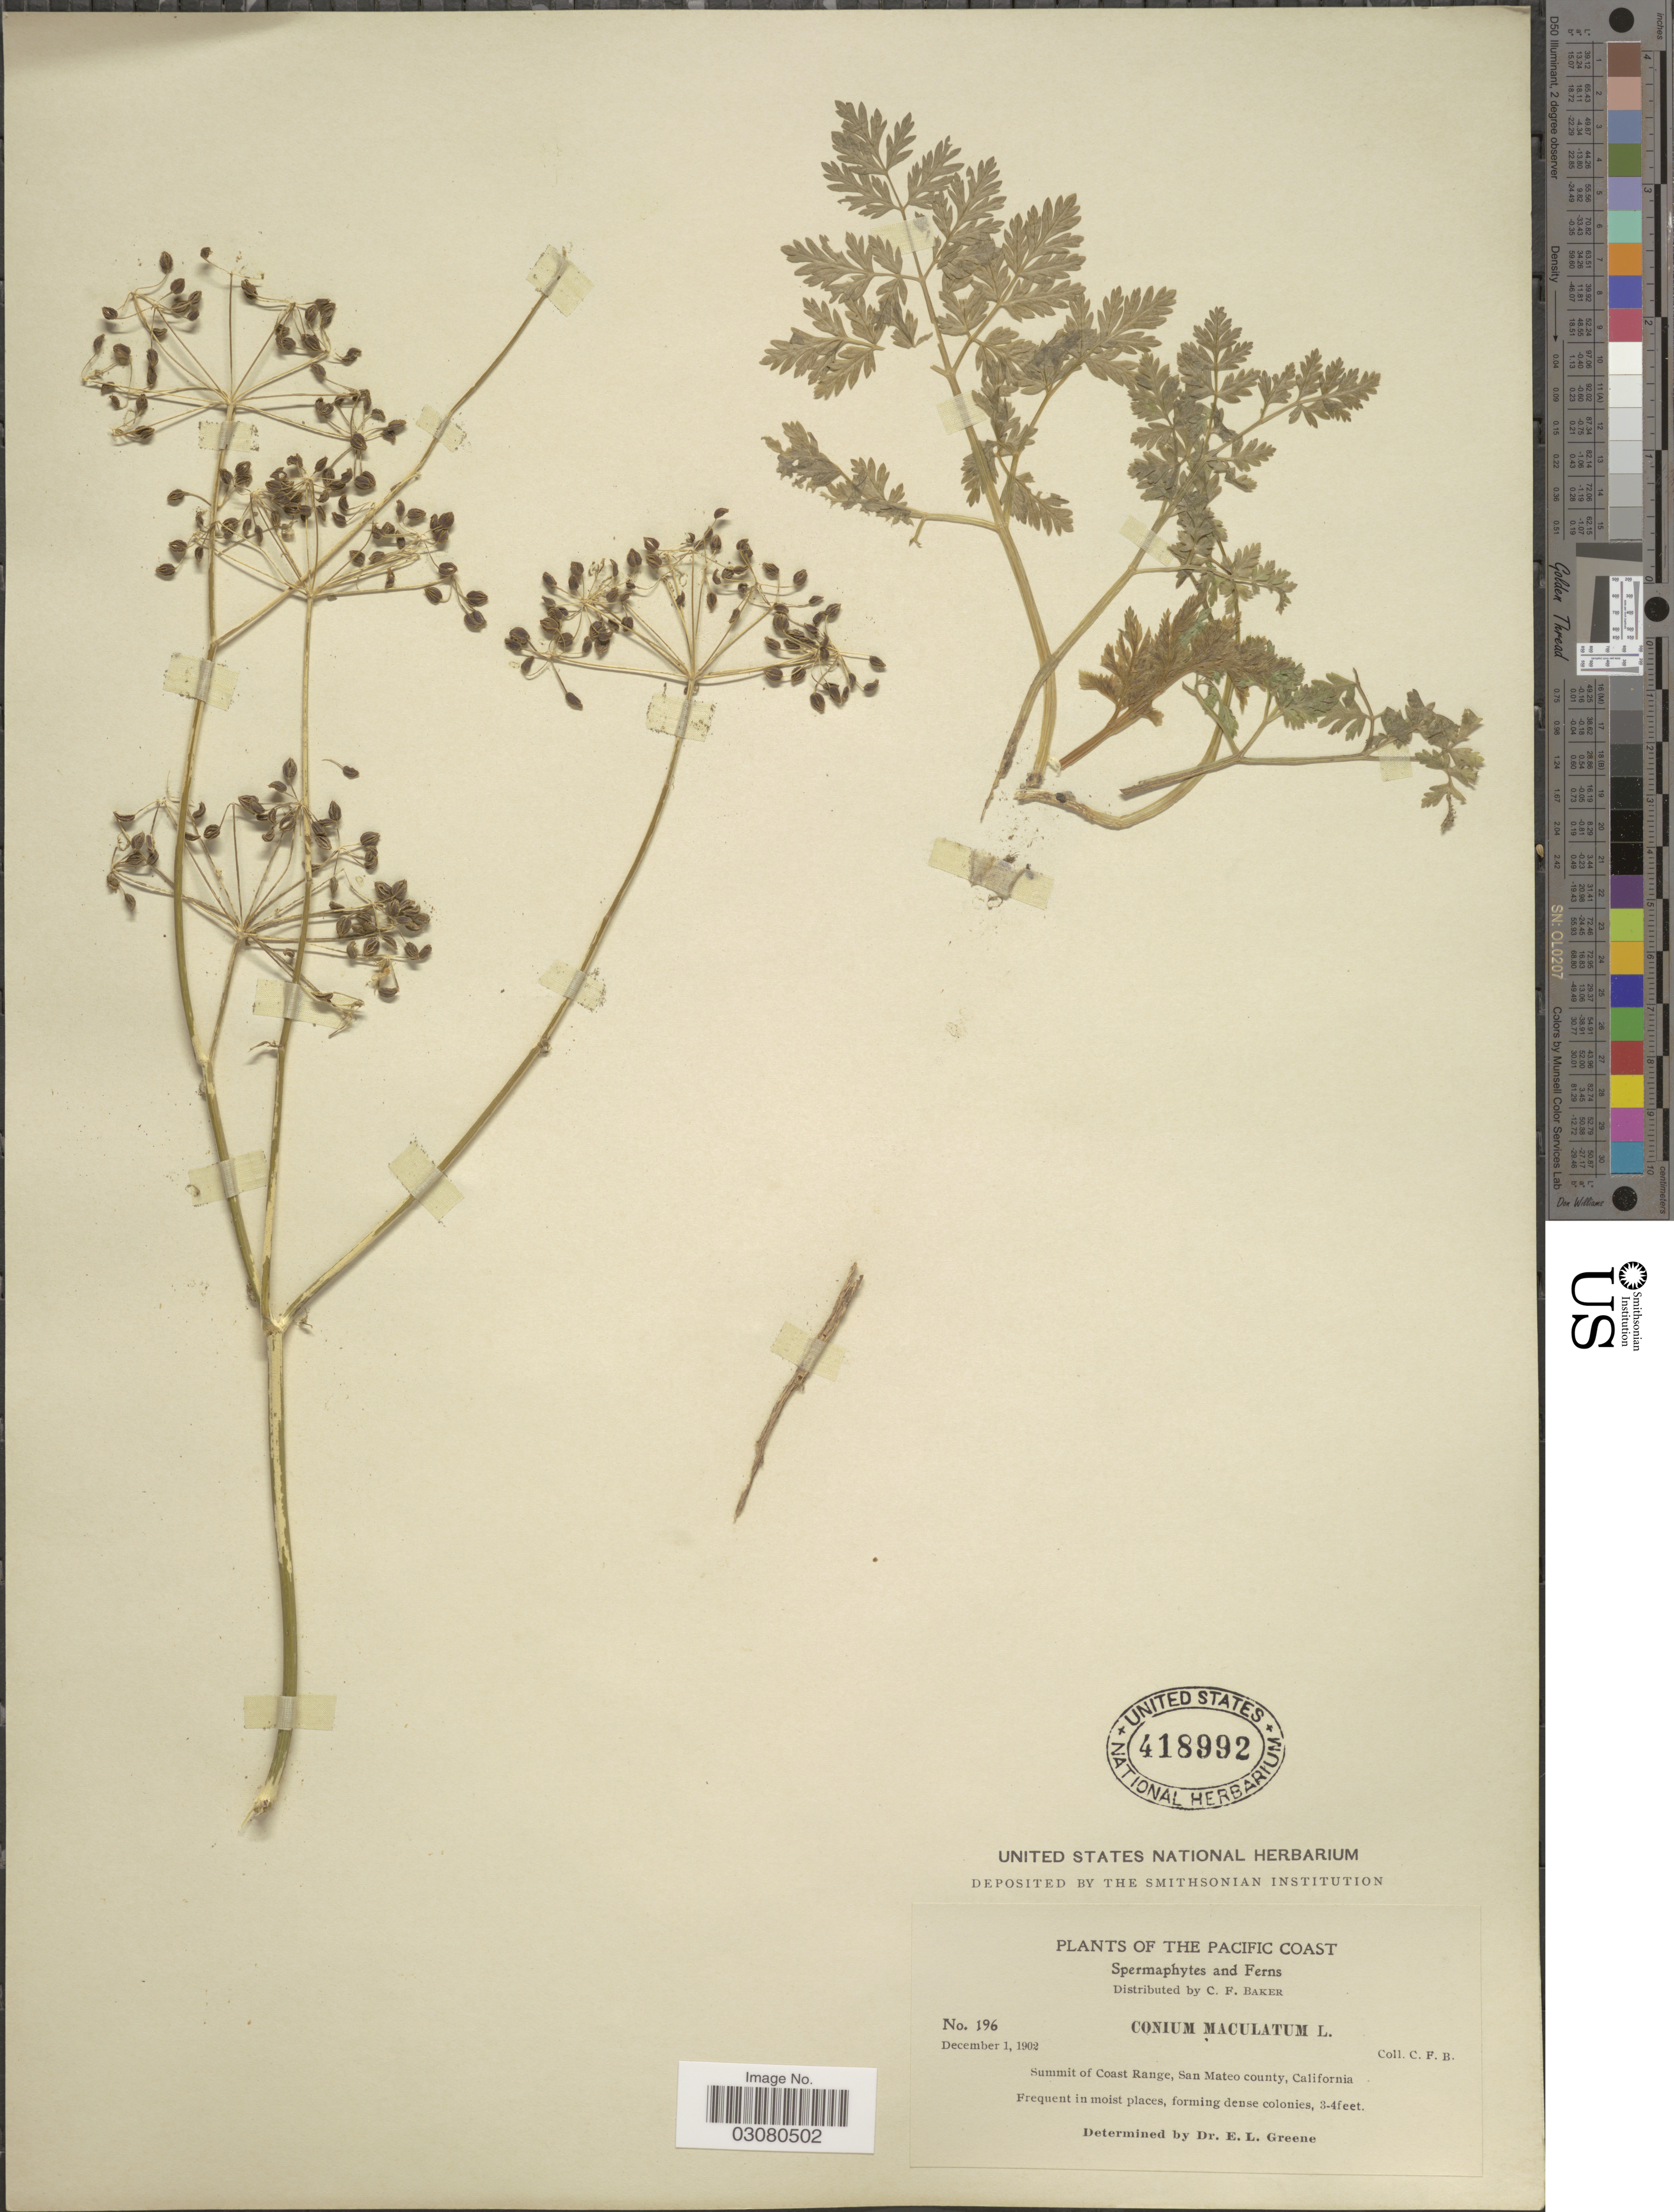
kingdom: Plantae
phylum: Tracheophyta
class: Magnoliopsida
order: Apiales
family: Apiaceae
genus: Conium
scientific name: Conium maculatum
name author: L.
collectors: C. F. Baker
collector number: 196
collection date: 1902-12-01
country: United States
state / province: California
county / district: San Mateo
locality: Pacific Coast. Summit of Coast Range, San Mateo county.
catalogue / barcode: US 418992